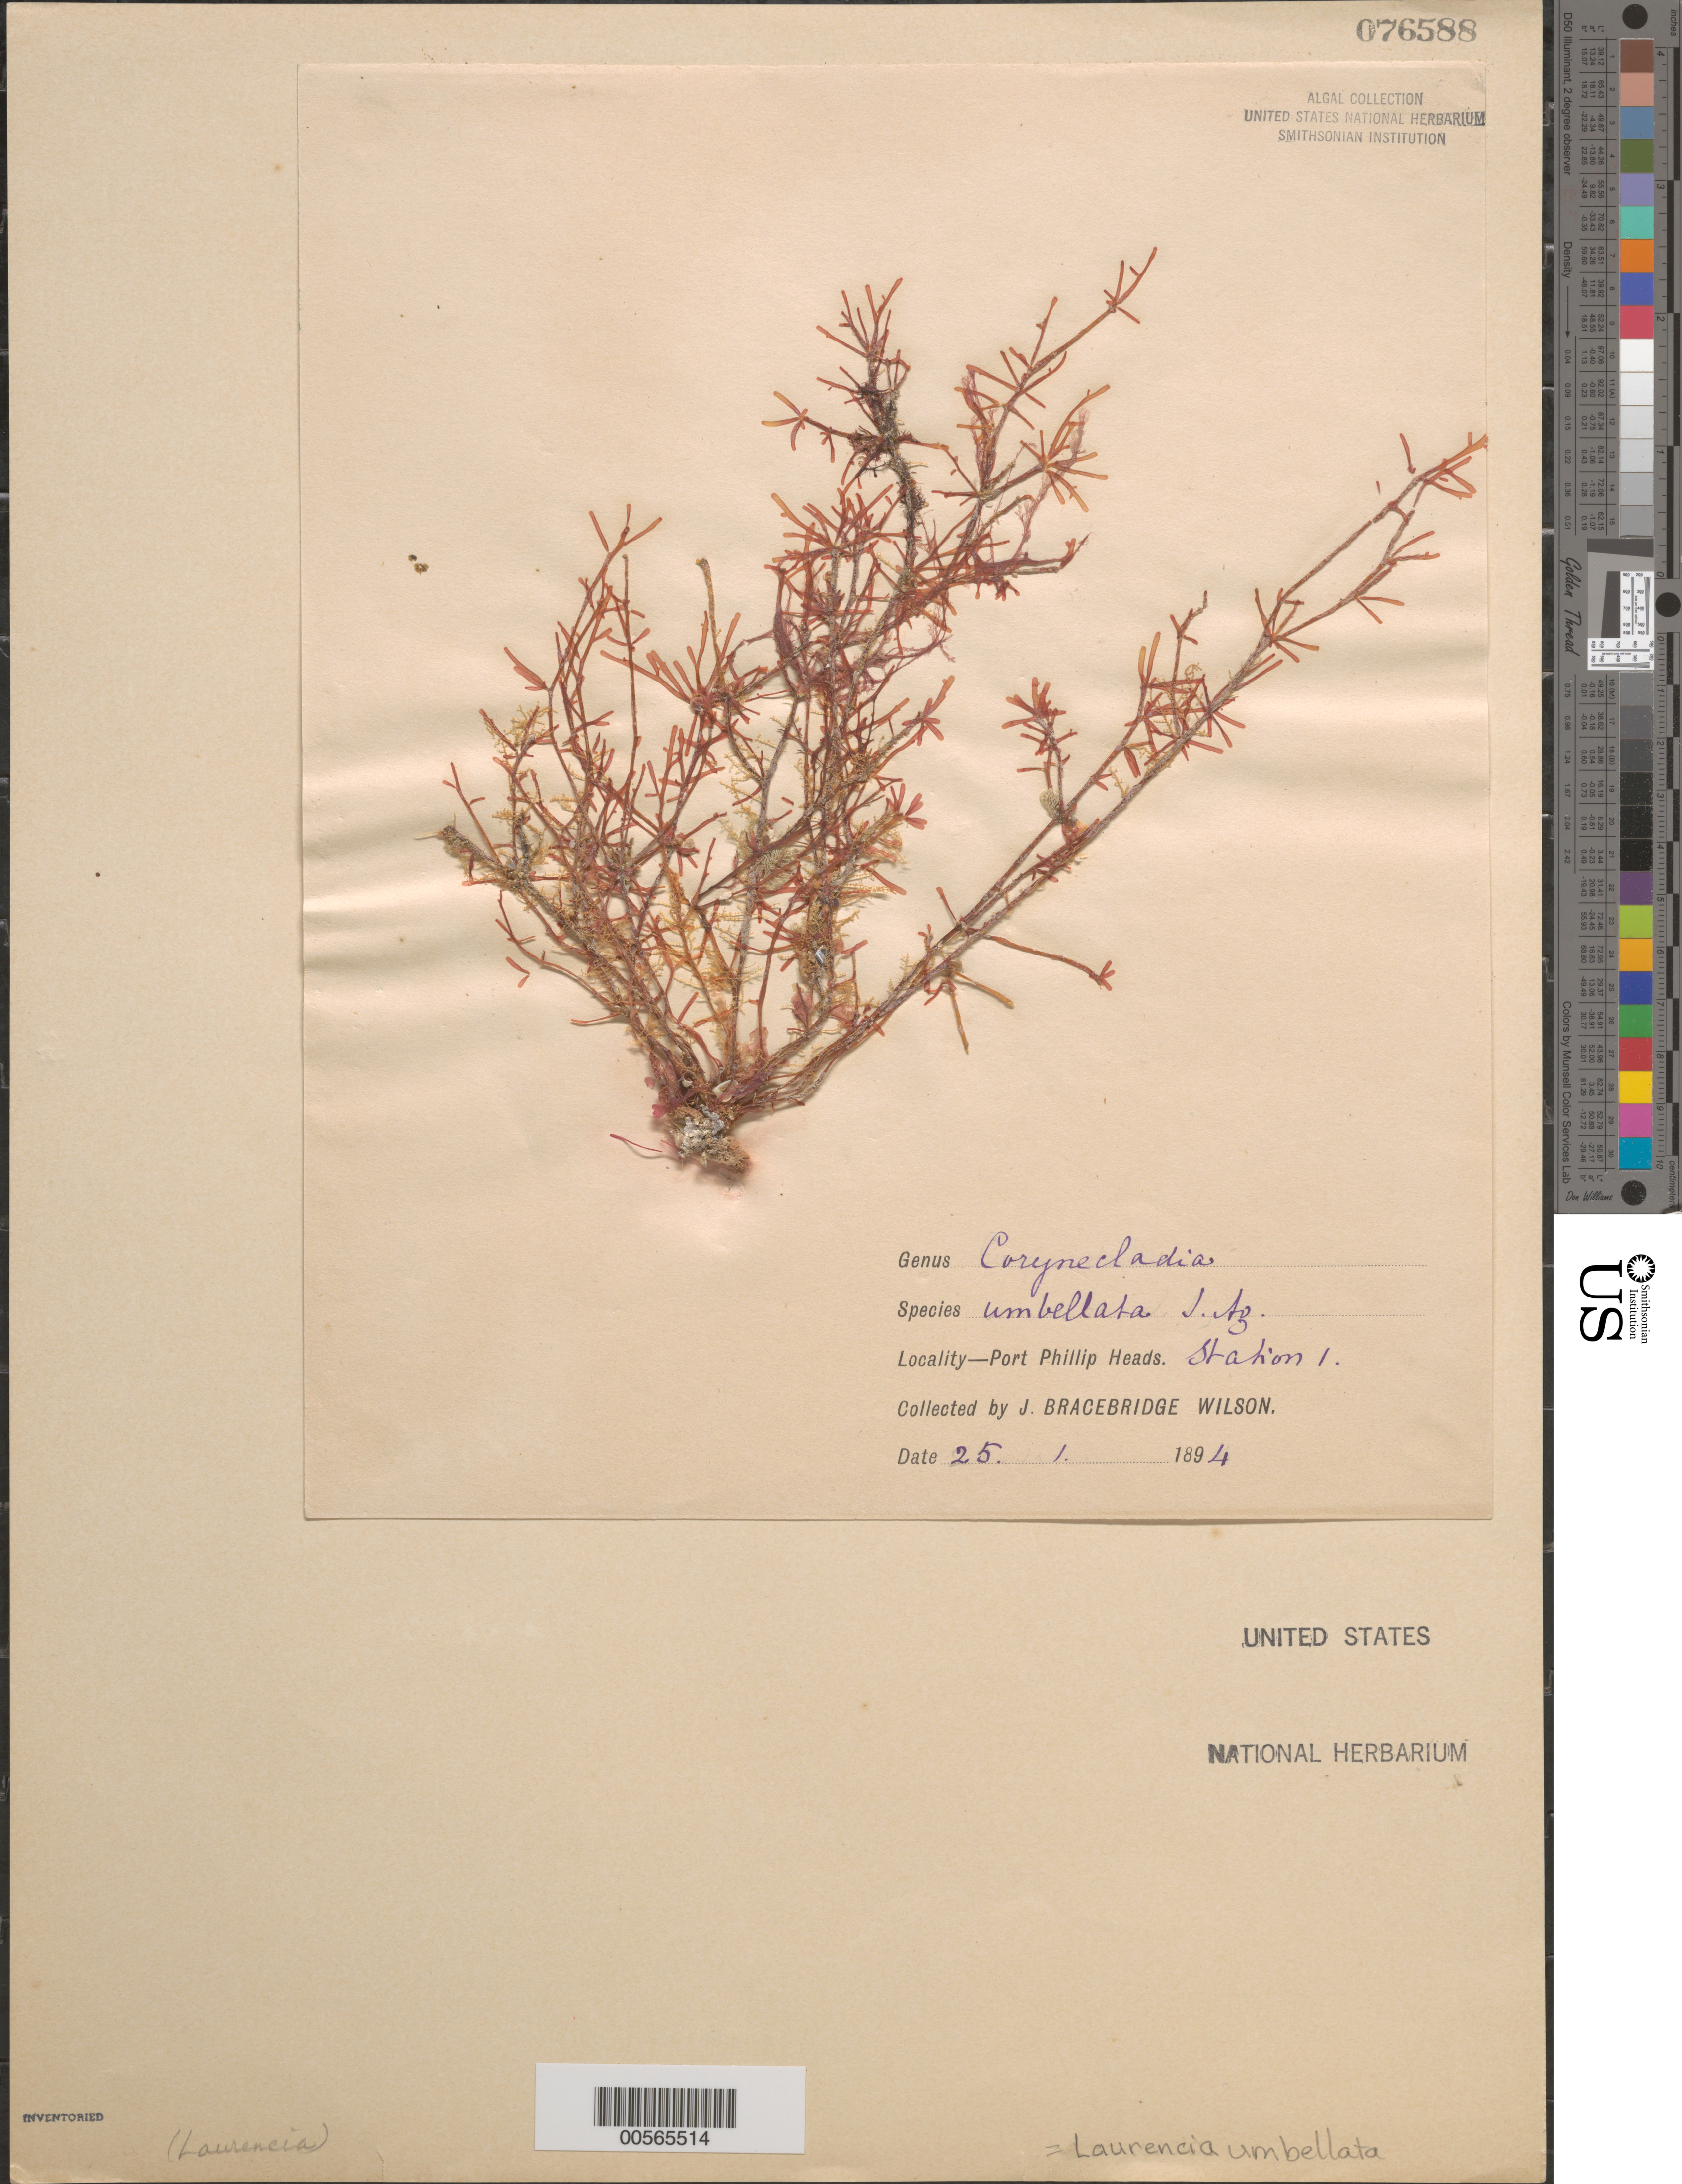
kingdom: Plantae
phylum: Rhodophyta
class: Florideophyceae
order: Ceramiales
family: Rhodomelaceae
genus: Laurencia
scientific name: Laurencia umbellata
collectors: J. B. Wilson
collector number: Station 1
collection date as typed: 25 Jan 1894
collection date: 1894-01-25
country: Australia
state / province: Victoria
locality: Port Phillip Heads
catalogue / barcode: US 76588